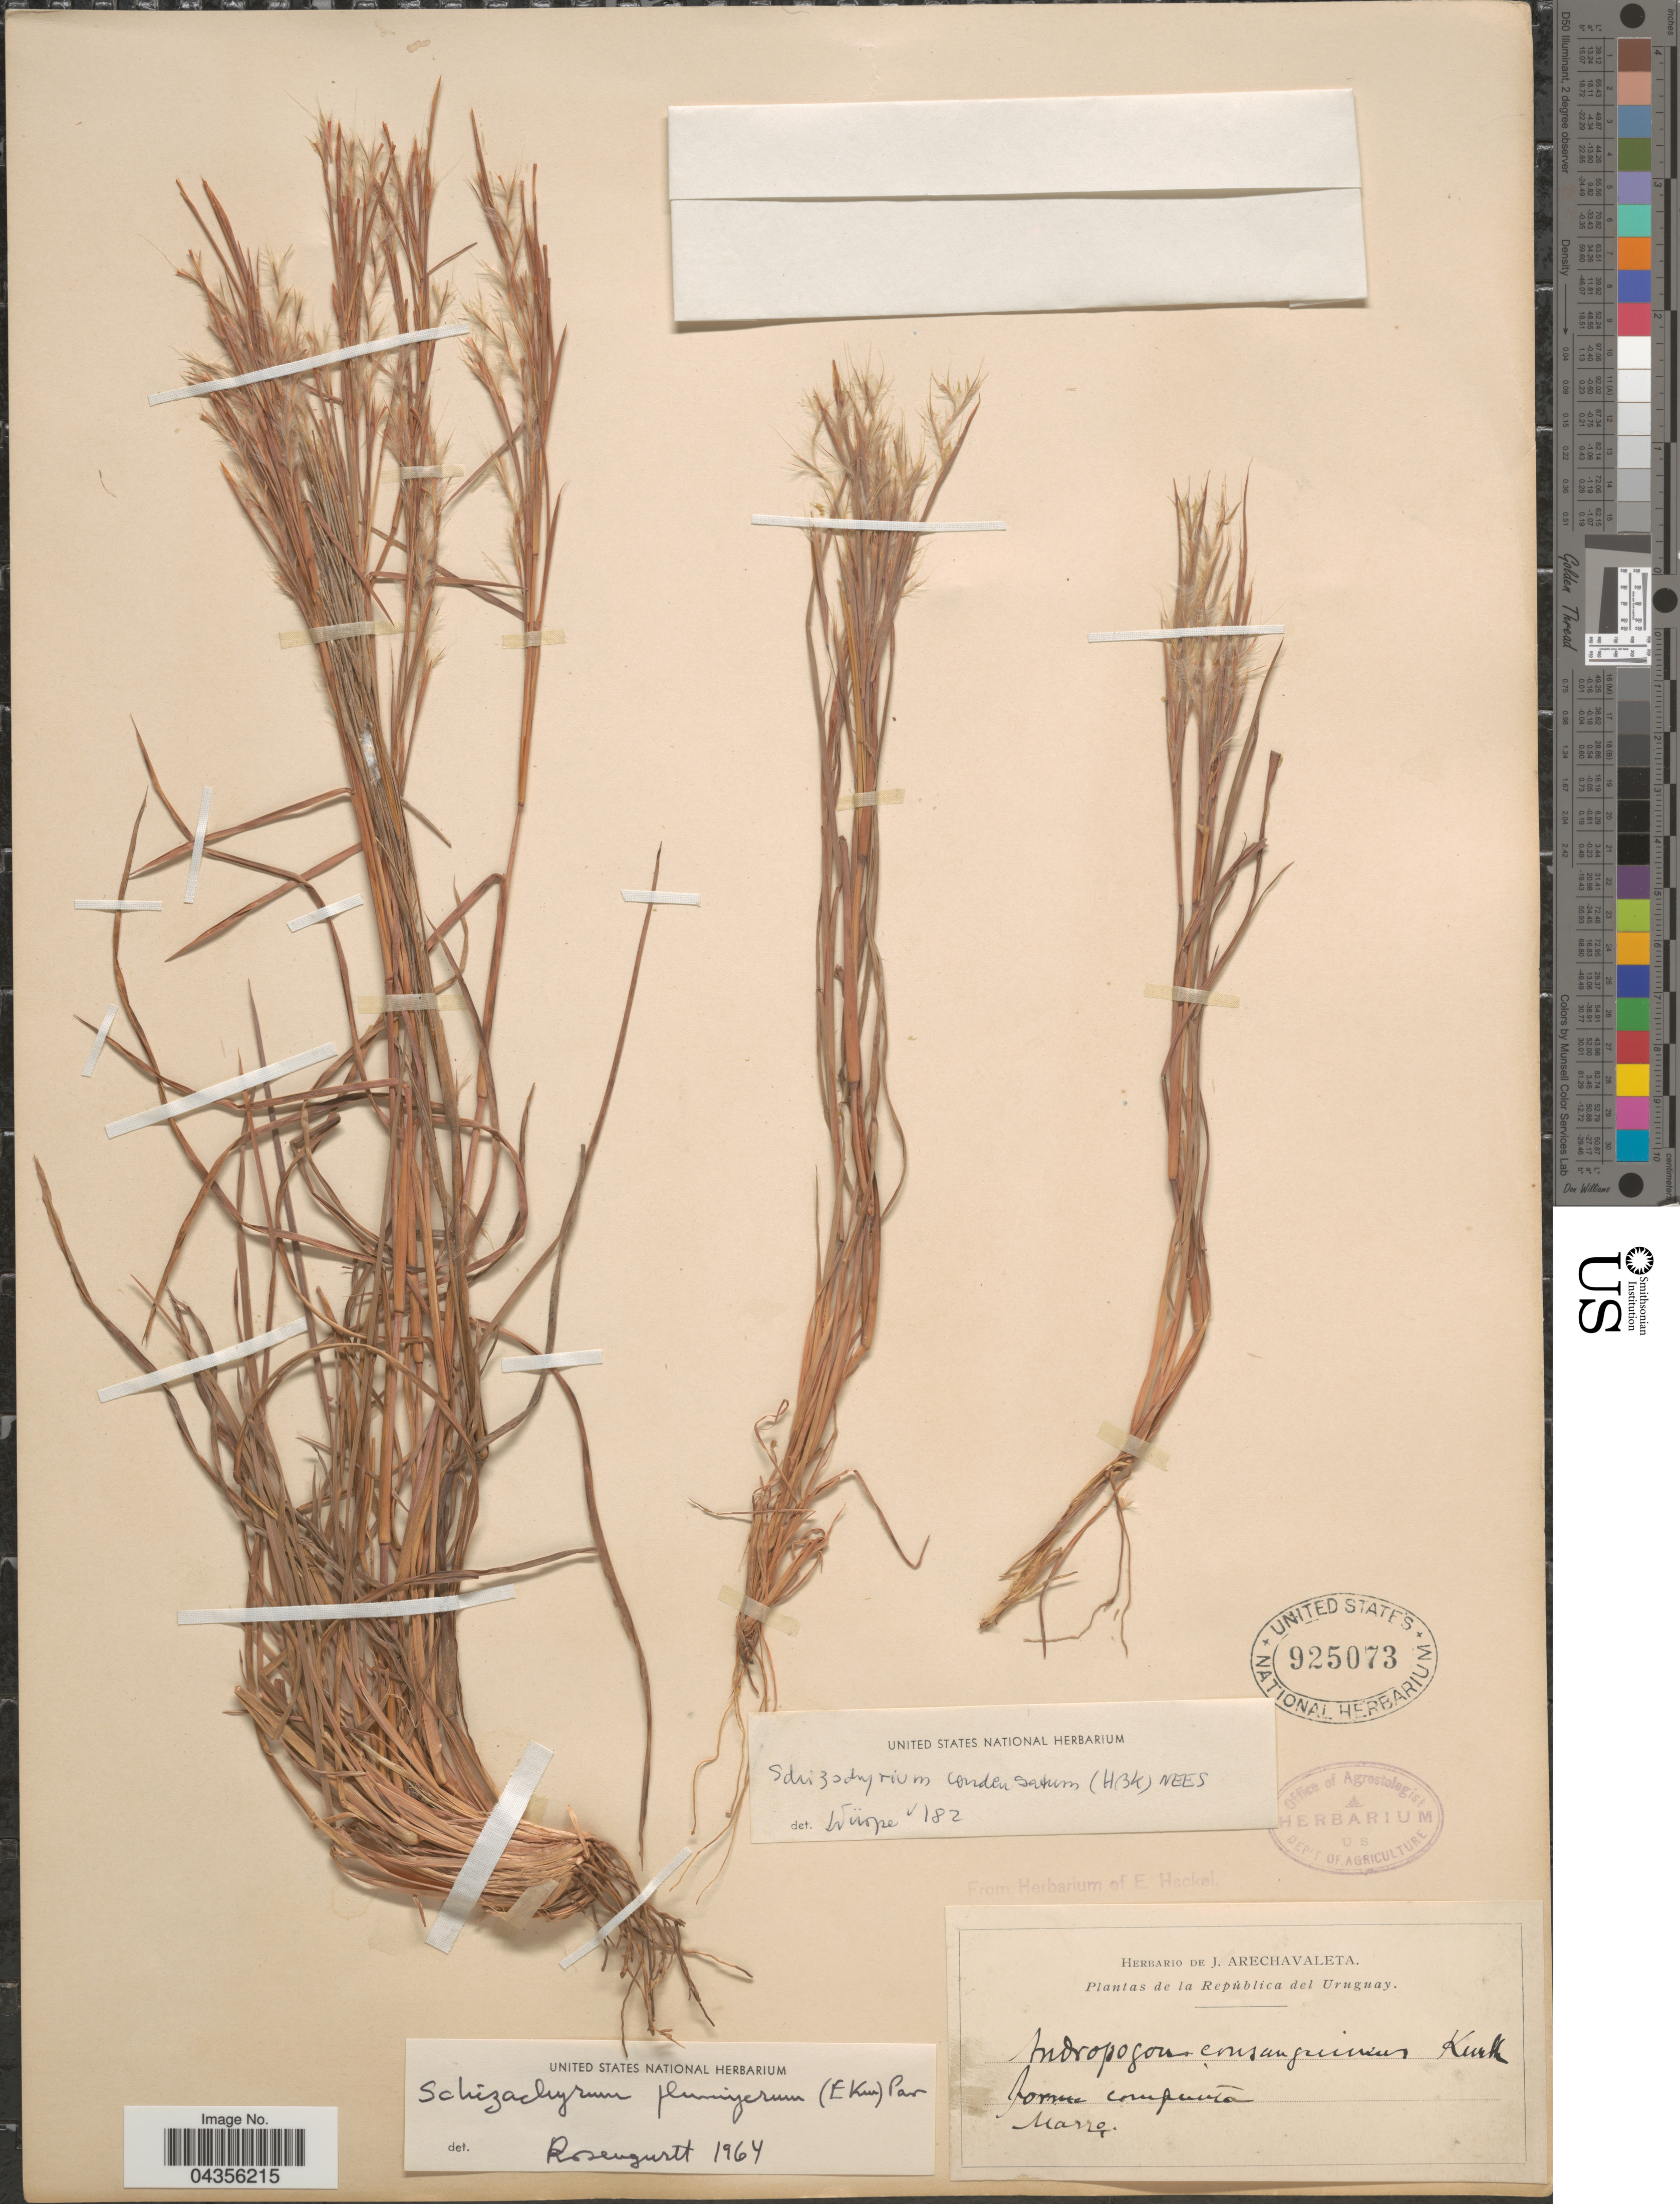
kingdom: Plantae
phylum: Tracheophyta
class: Liliopsida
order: Poales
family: Poaceae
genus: Schizachyrium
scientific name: Schizachyrium condensatum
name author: (Kunth) Nees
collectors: ex herb. de J. Arechavaleta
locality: Jommu campina. [interpreted]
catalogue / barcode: US 925073